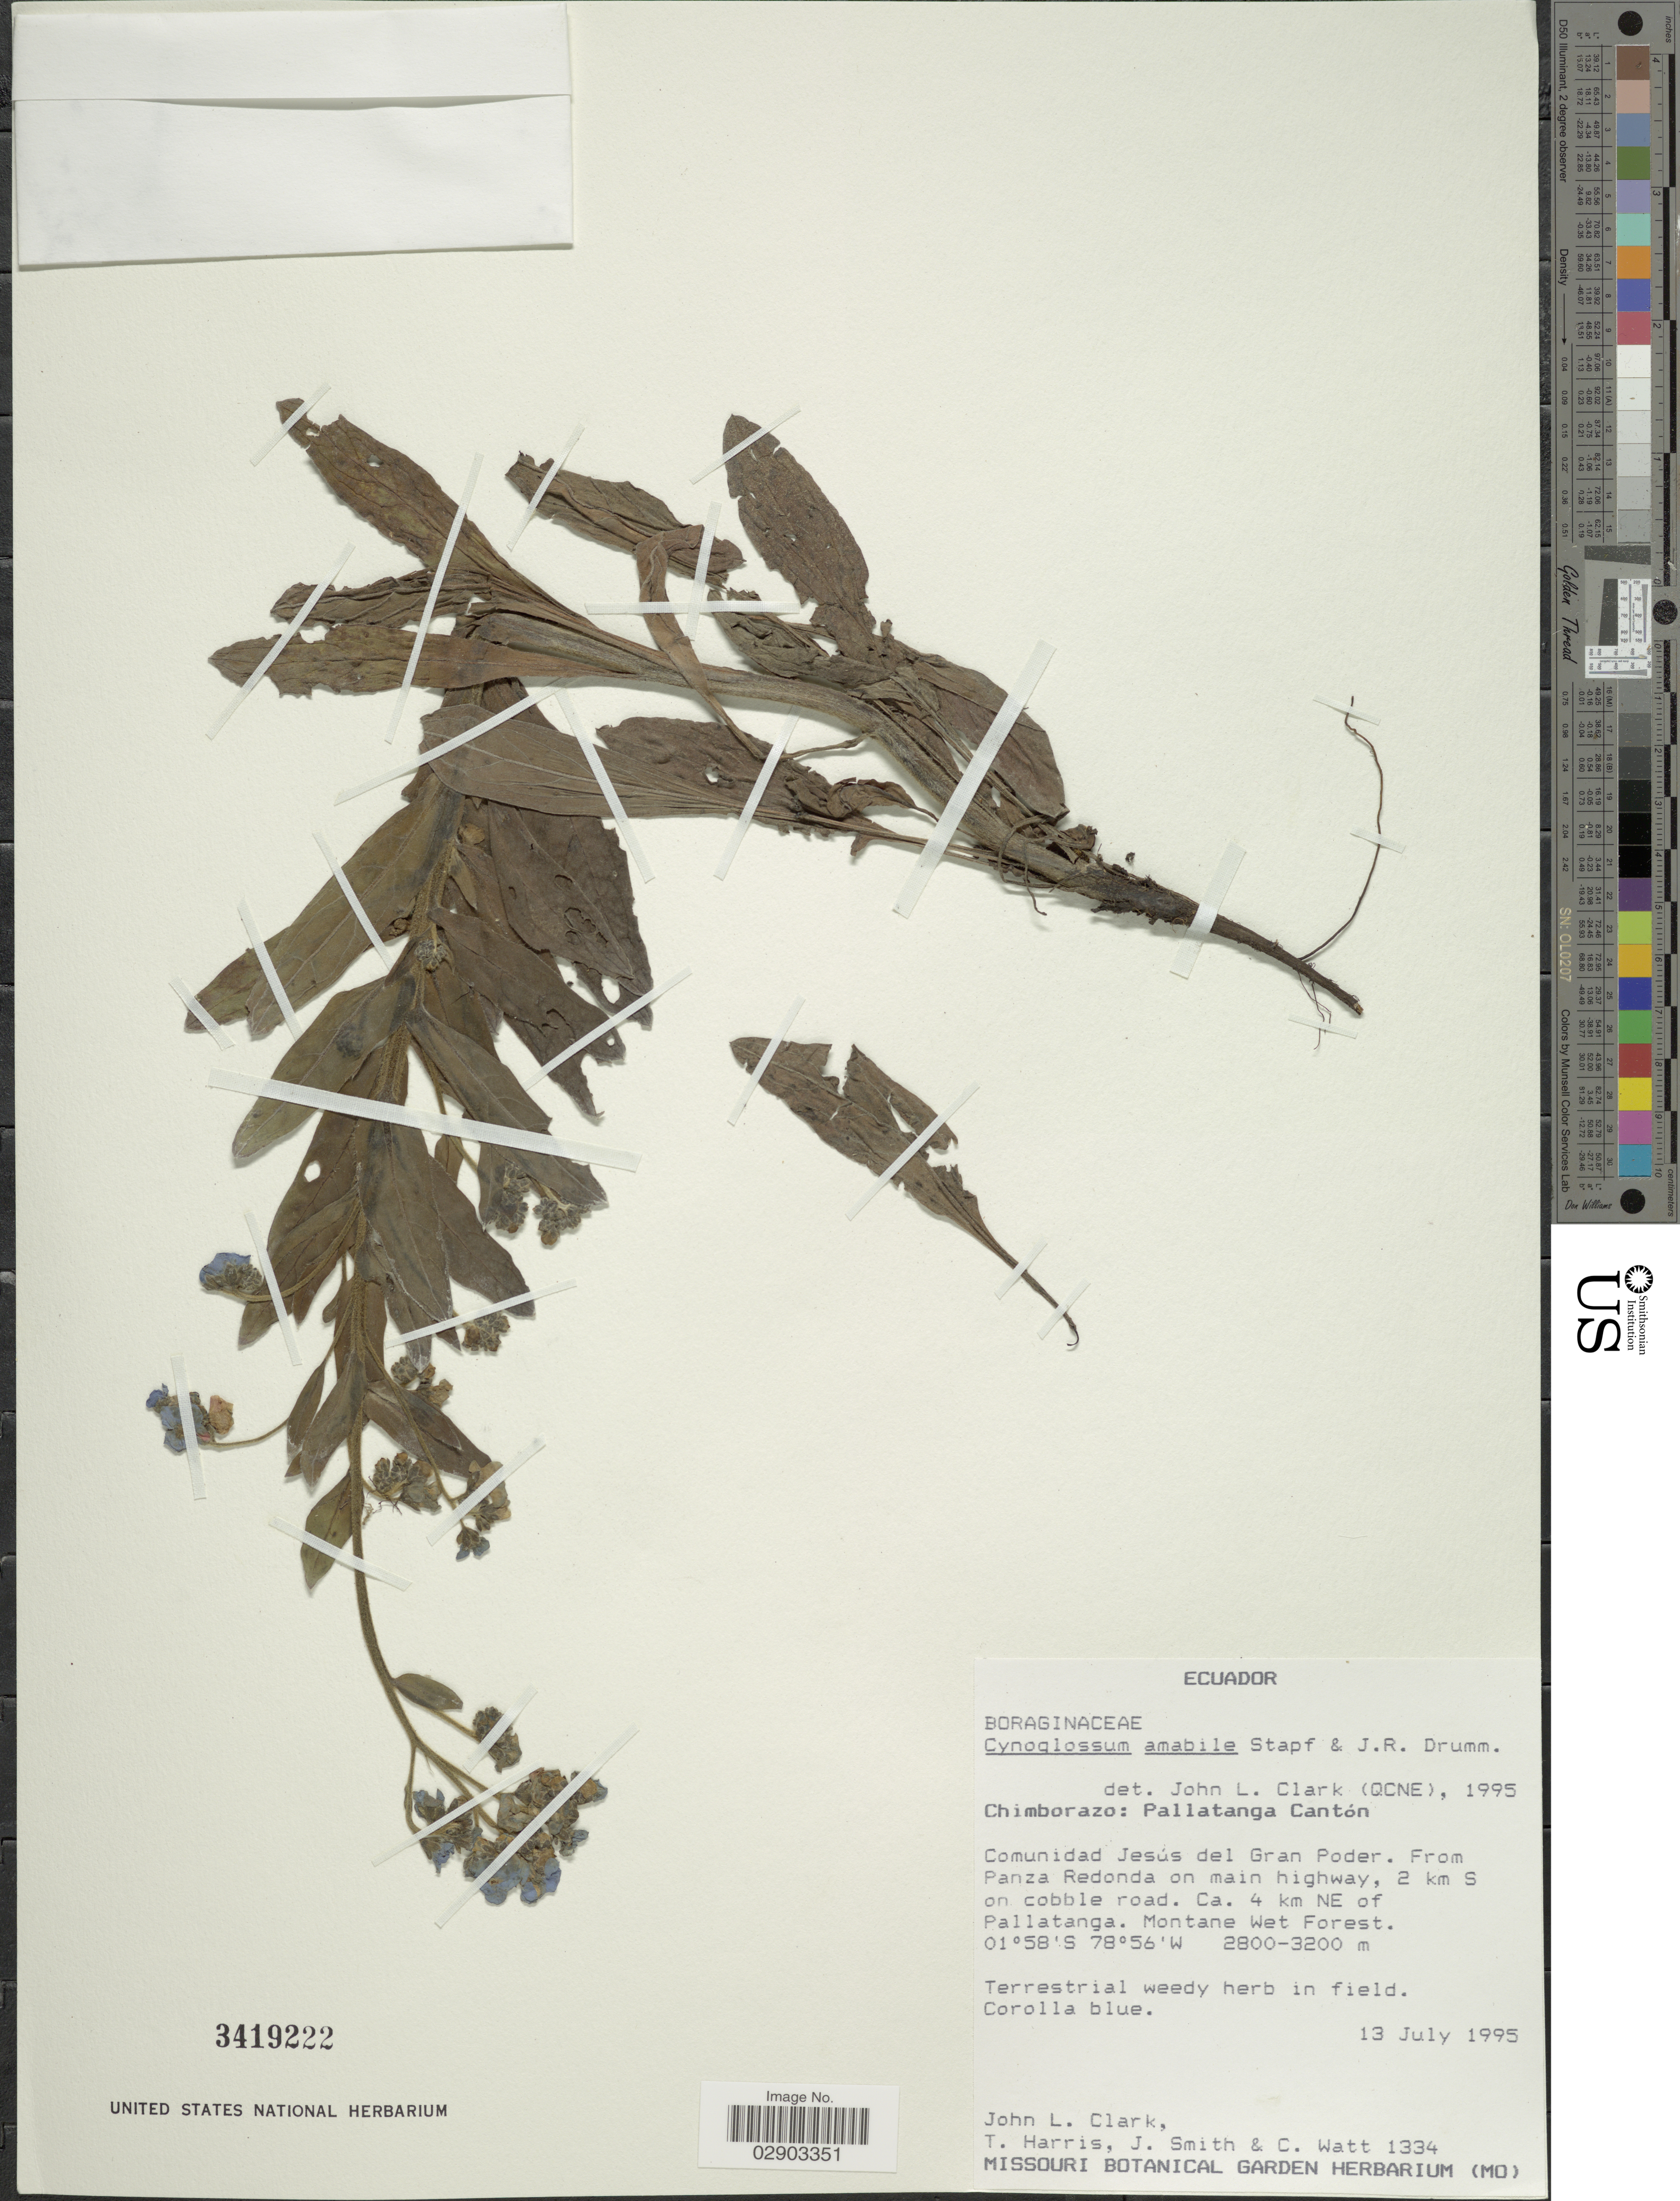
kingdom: Plantae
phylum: Tracheophyta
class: Magnoliopsida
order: Boraginales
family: Boraginaceae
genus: Cynoglossum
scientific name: Cynoglossum amabile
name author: Stapf & J.R. Drumm.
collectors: J. L. Clark, T. Harris, J. Smith & C. Watt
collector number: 1334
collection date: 1995-07-13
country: Ecuador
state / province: Chimborazo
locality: Pallatanga Cantón. Comunidad Jesús del Gran Poder. From Panza Redonda on main highway, 2 km S on cobble road. Ca. 4 km NE of Pallatanga.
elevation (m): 2800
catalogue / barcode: US 3419222